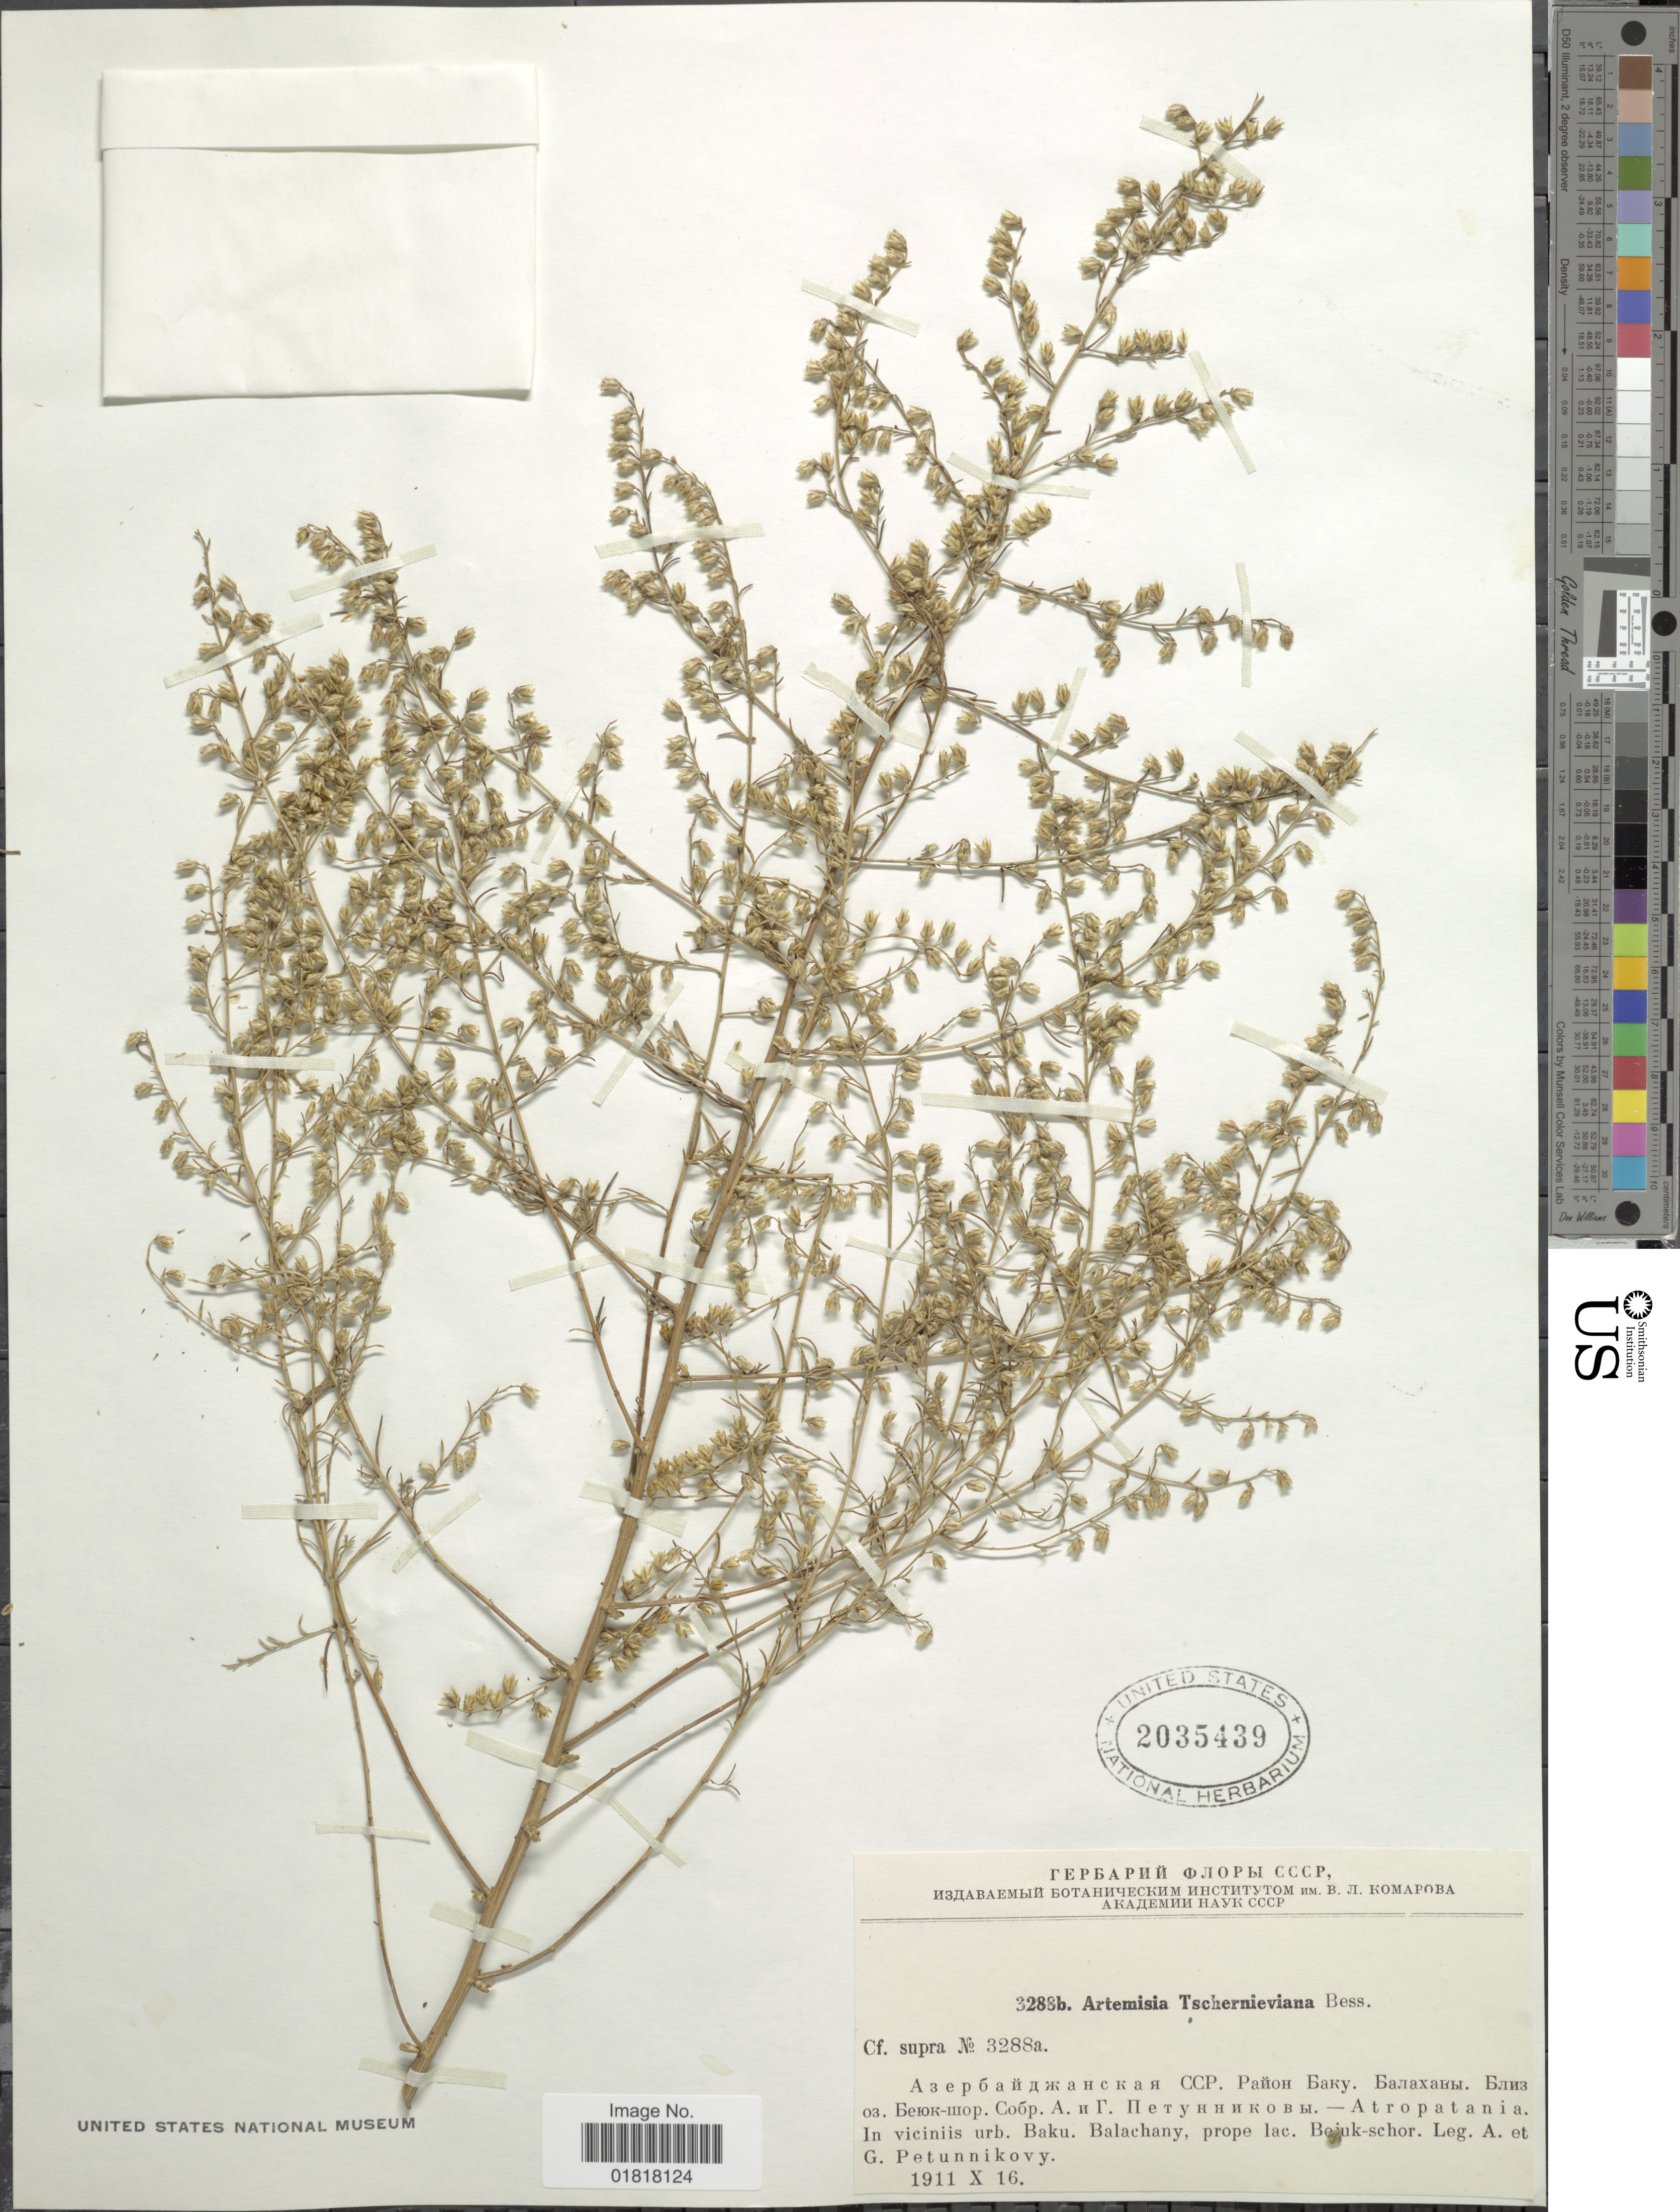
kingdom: Plantae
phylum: Tracheophyta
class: Magnoliopsida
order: Asterales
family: Asteraceae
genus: Artemisia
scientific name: Artemisia tschernieviana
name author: Besser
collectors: G. Petunnikovy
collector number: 3288b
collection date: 1911-10-16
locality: Atropatinia, in viciniis urb. Baku, Balachany, prope lac. Bejuk-schor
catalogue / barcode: US 2035439